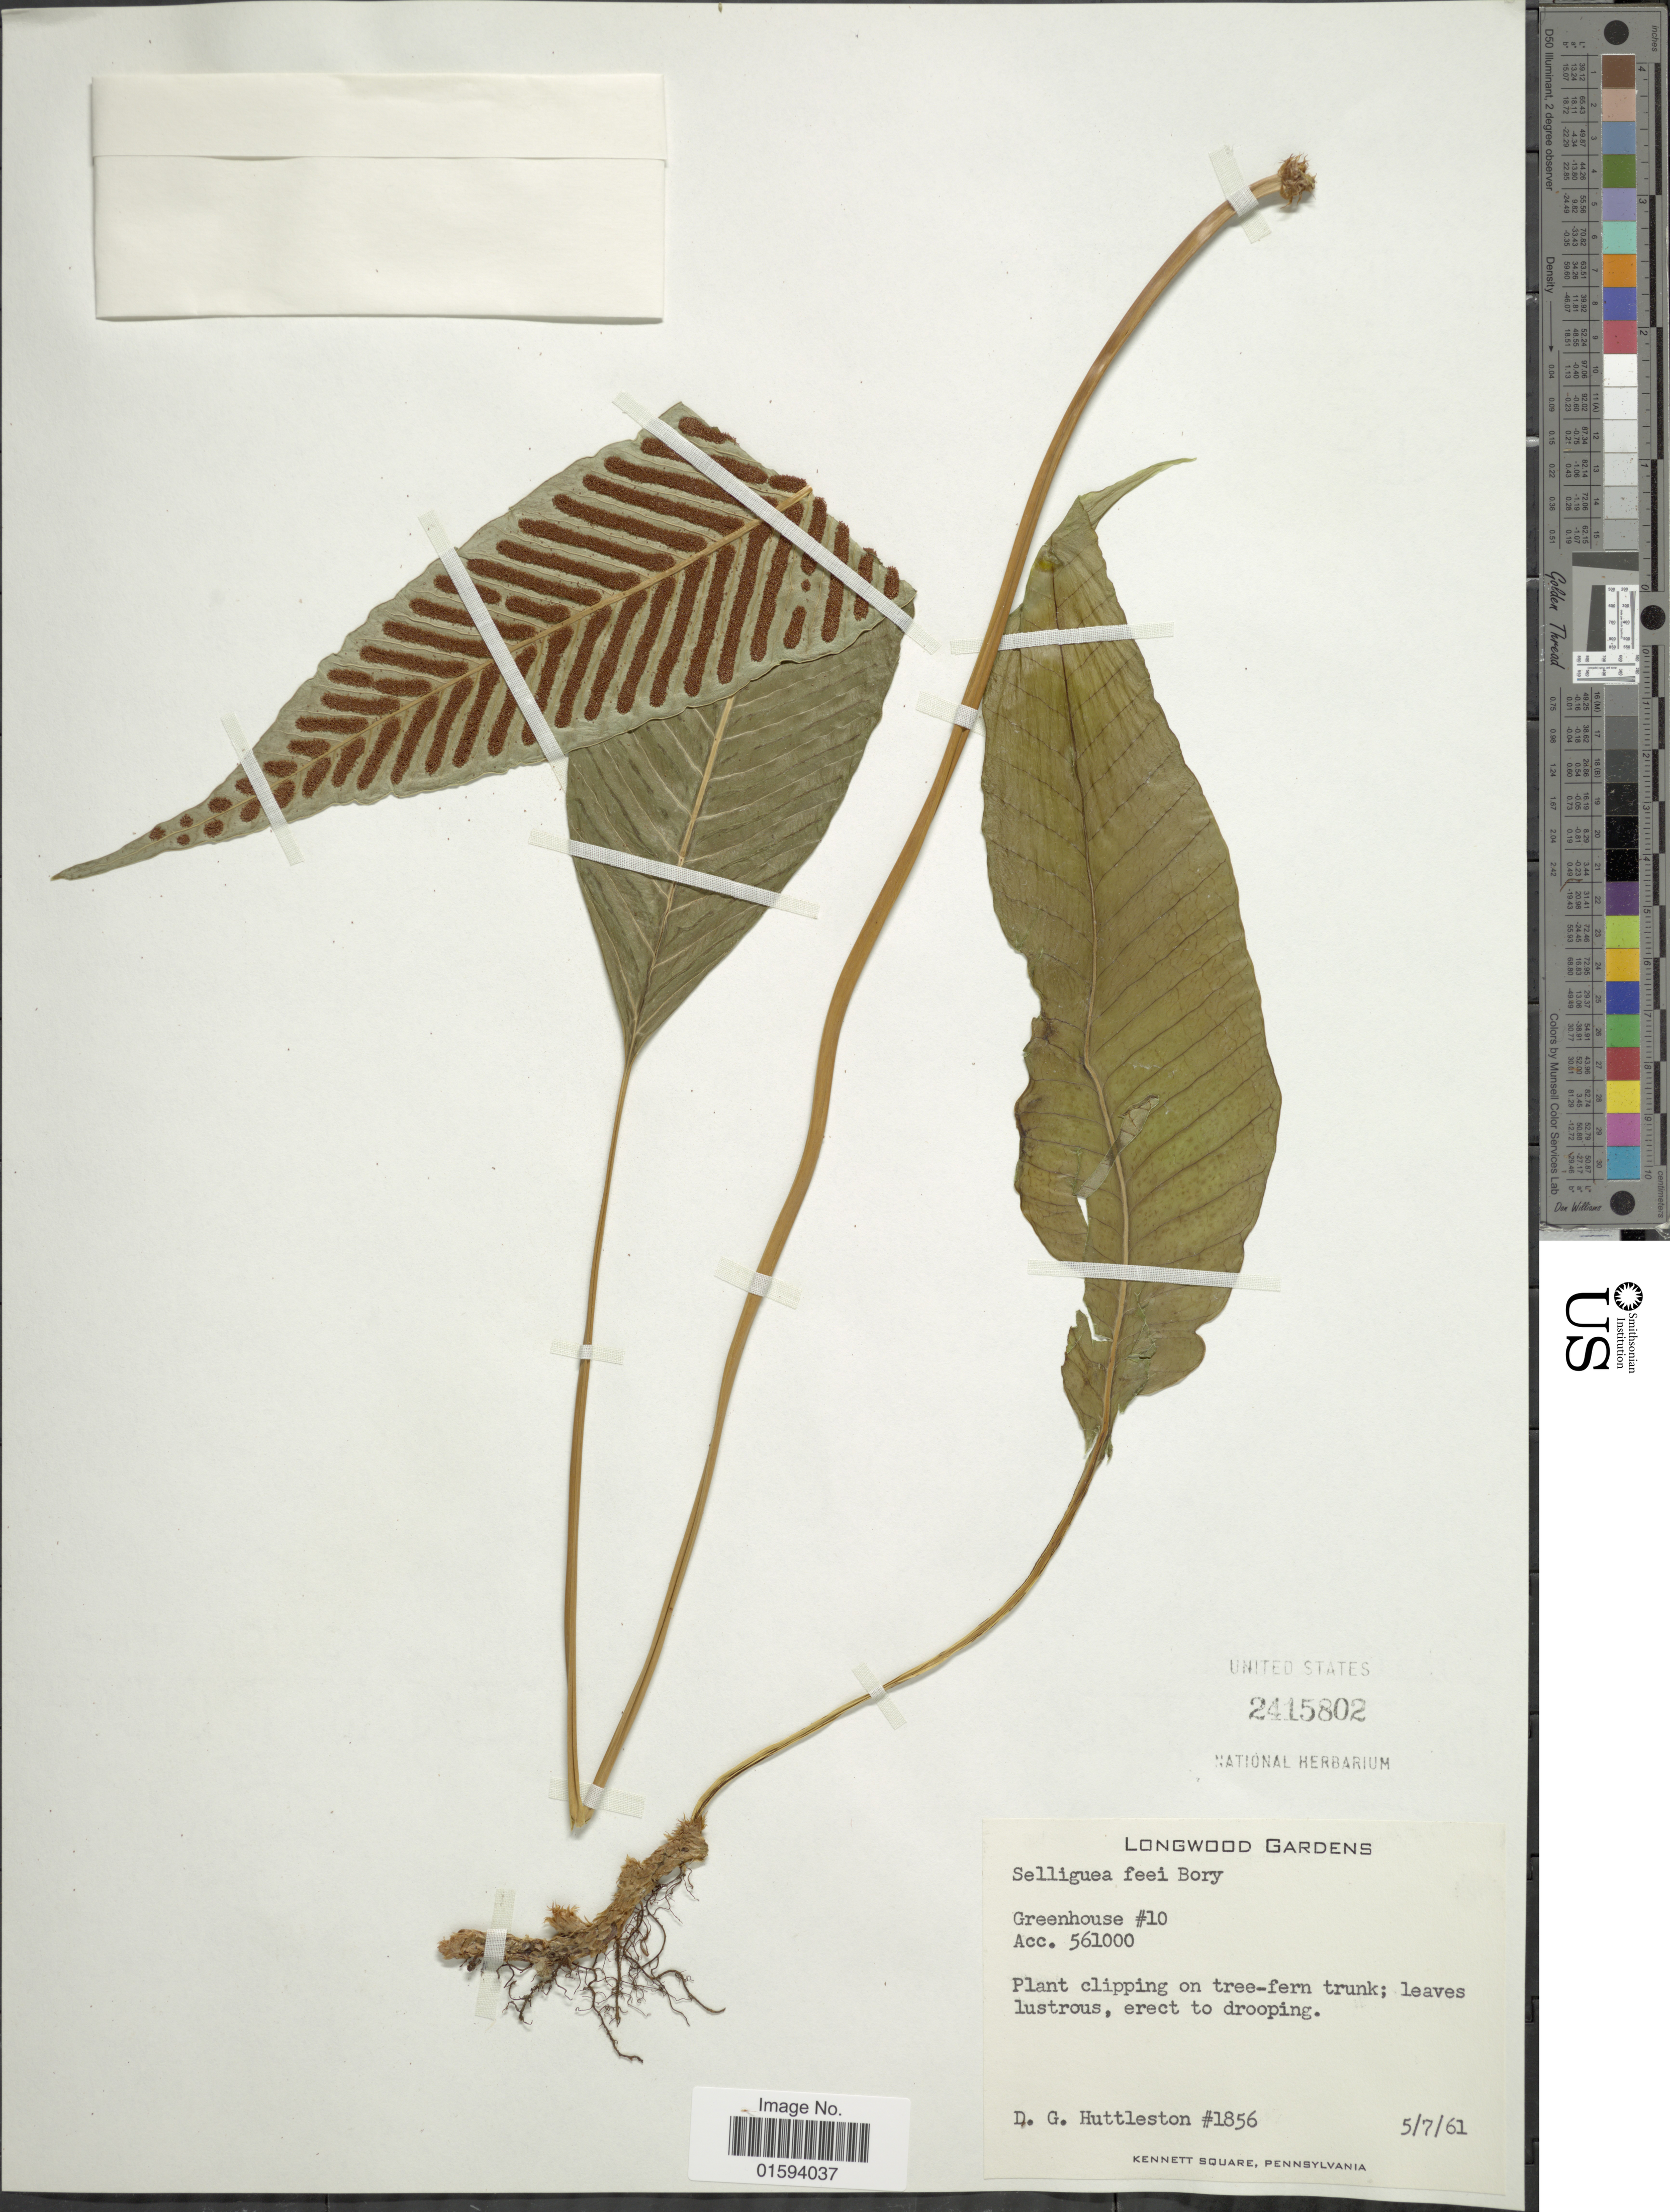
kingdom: Plantae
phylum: Tracheophyta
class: Polypodiopsida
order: Polypodiales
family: Polypodiaceae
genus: Polypodium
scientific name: Polypodium feei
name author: E. Fourn.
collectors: D. G. Huttleston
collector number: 1856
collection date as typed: Transcribed d/m/y: 5/7/61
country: United States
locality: Longwood Gardens. Greenhouse #10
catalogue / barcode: US 2415802